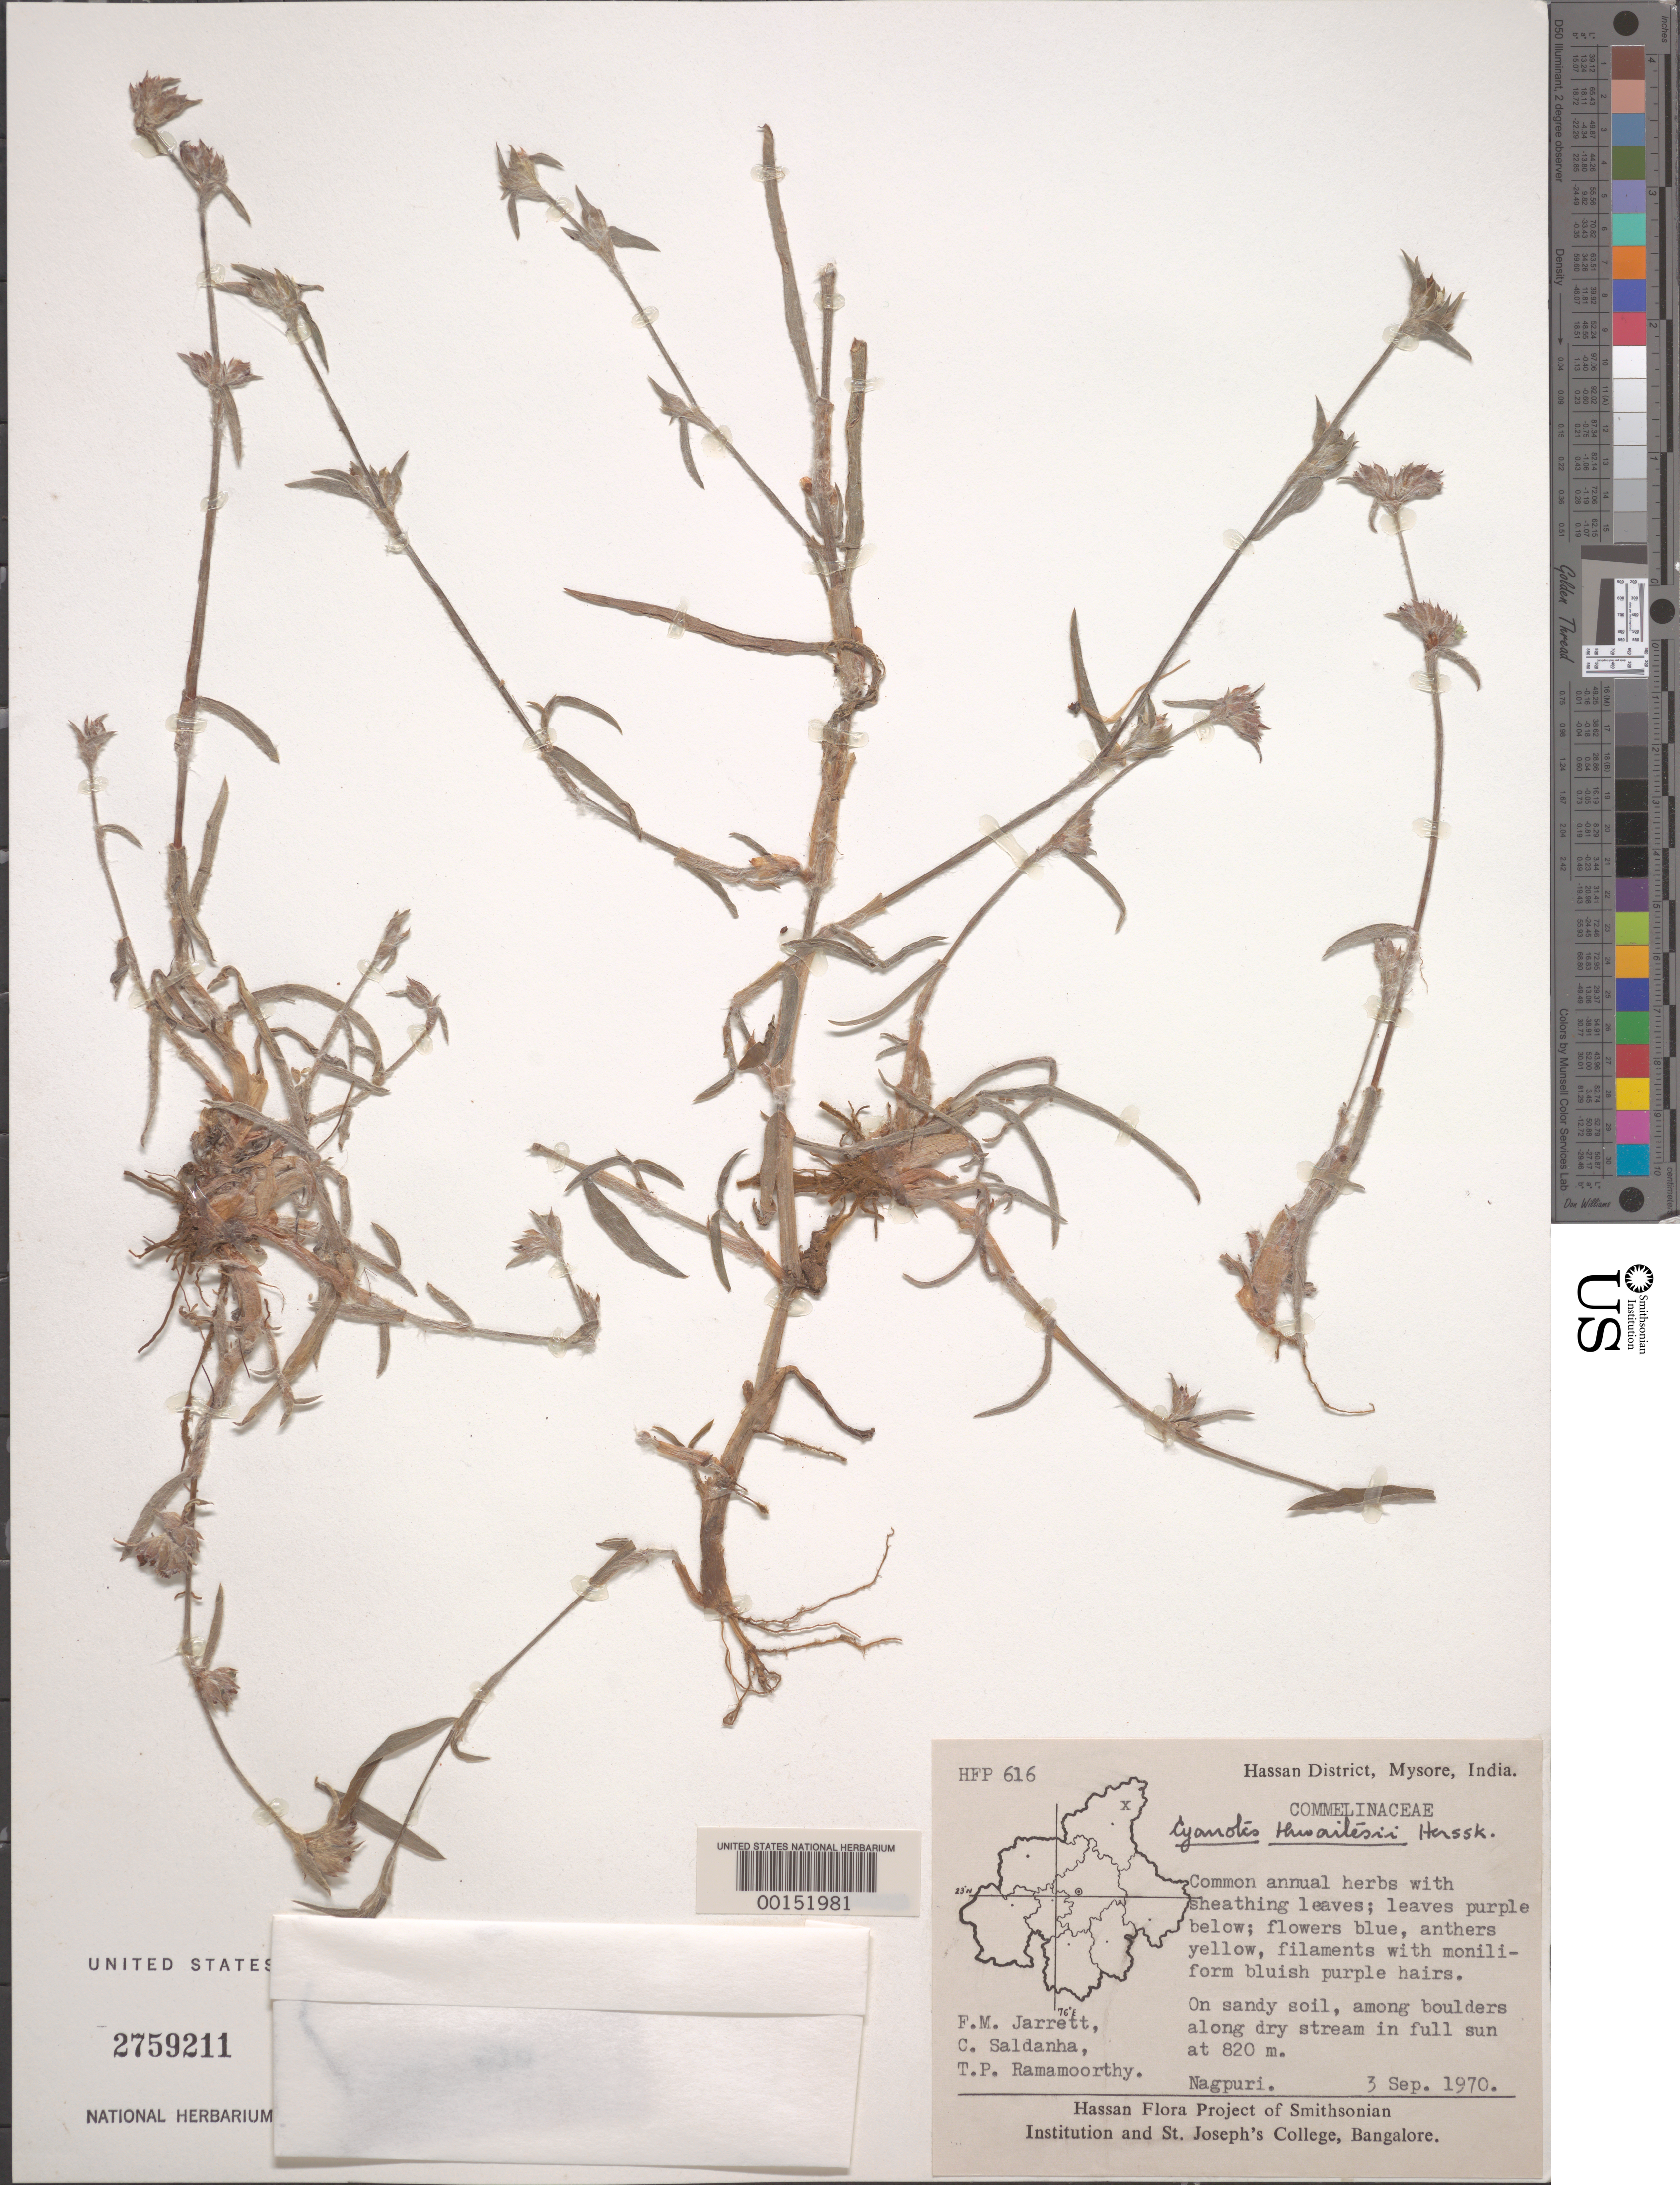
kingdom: Plantae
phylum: Tracheophyta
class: Liliopsida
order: Commelinales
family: Commelinaceae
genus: Cyanotis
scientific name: Cyanotis thwaitesii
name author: Hassk.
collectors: F. M. Jarrett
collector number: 616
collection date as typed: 03 Sep 1970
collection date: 1970-09-03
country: India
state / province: Karnataka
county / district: Hassan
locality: Nagpuri, mysore state [mysore state = karnataka.]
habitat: Sandy soil in rocky, dry stream bed; full sun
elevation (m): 820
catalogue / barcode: US 2759211